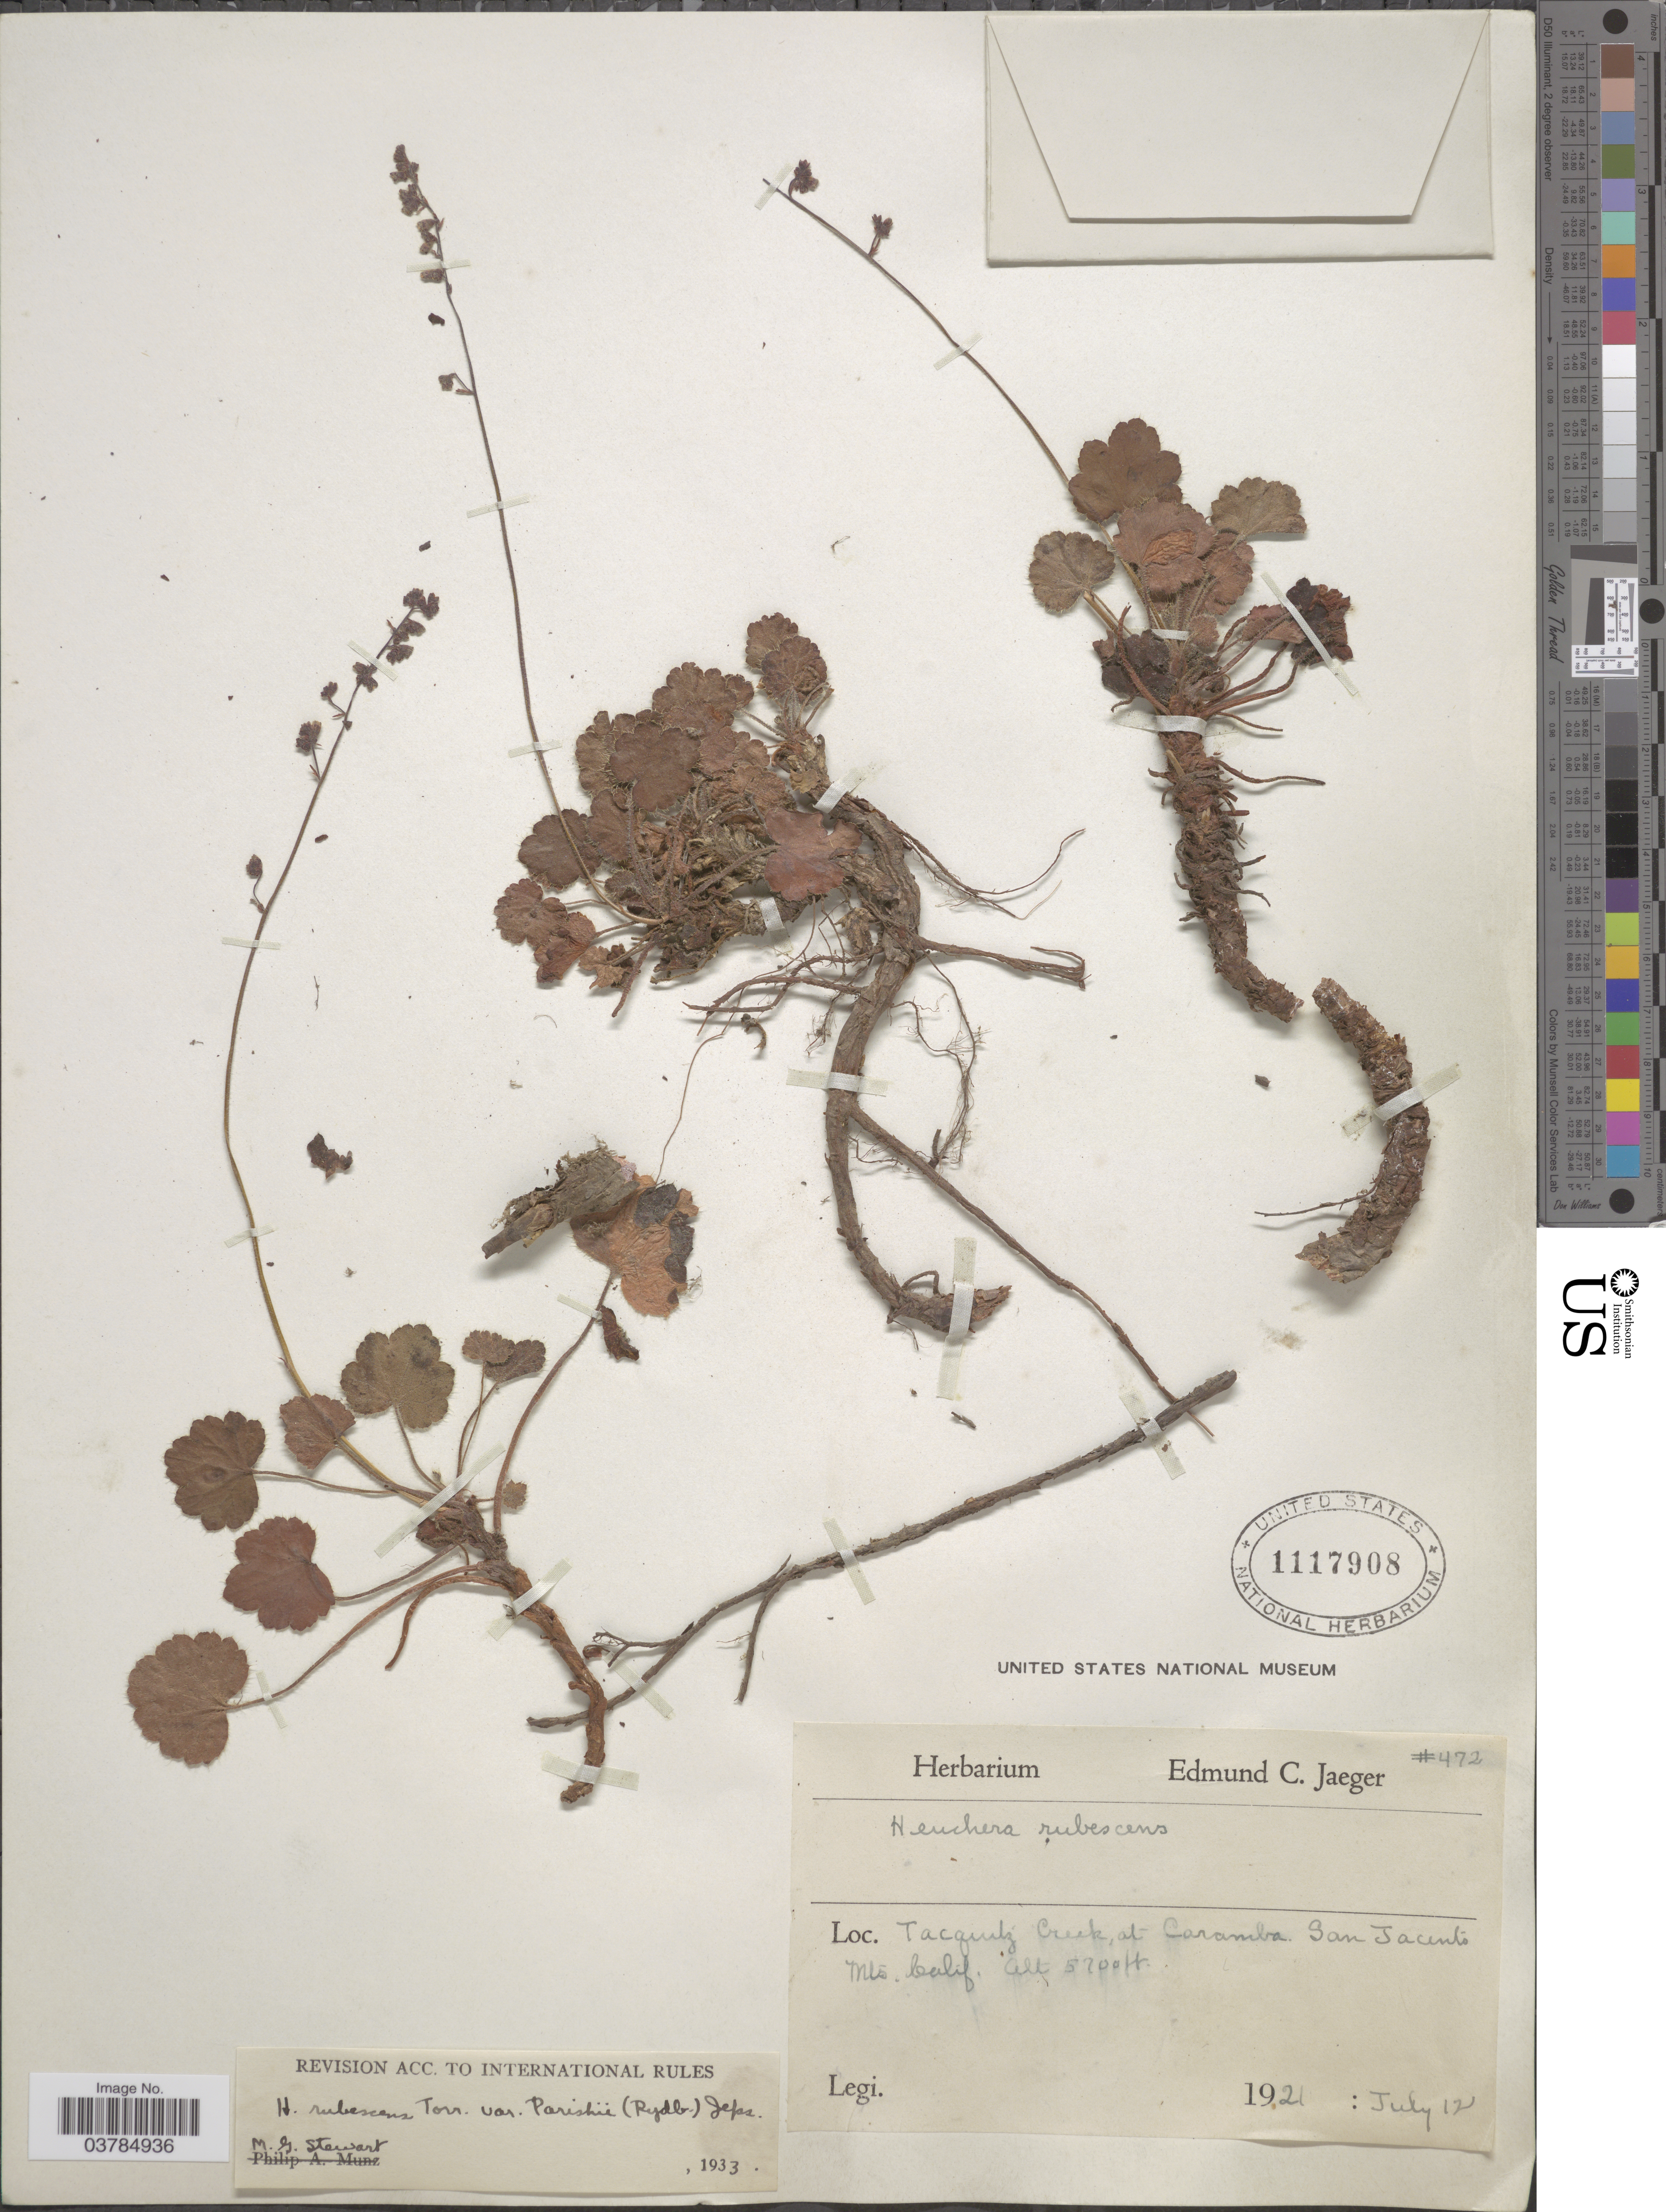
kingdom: Plantae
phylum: Tracheophyta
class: Magnoliopsida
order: Saxifragales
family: Saxifragaceae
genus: Heuchera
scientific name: Heuchera parishii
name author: Rydb.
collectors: ex herb. E.C. Jaeger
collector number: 472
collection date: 1921-07-12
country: United States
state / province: California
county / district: Riverside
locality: Tacquitz Creek, at Caramba. San Jacinto Mts.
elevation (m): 1737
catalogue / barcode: US 1117908